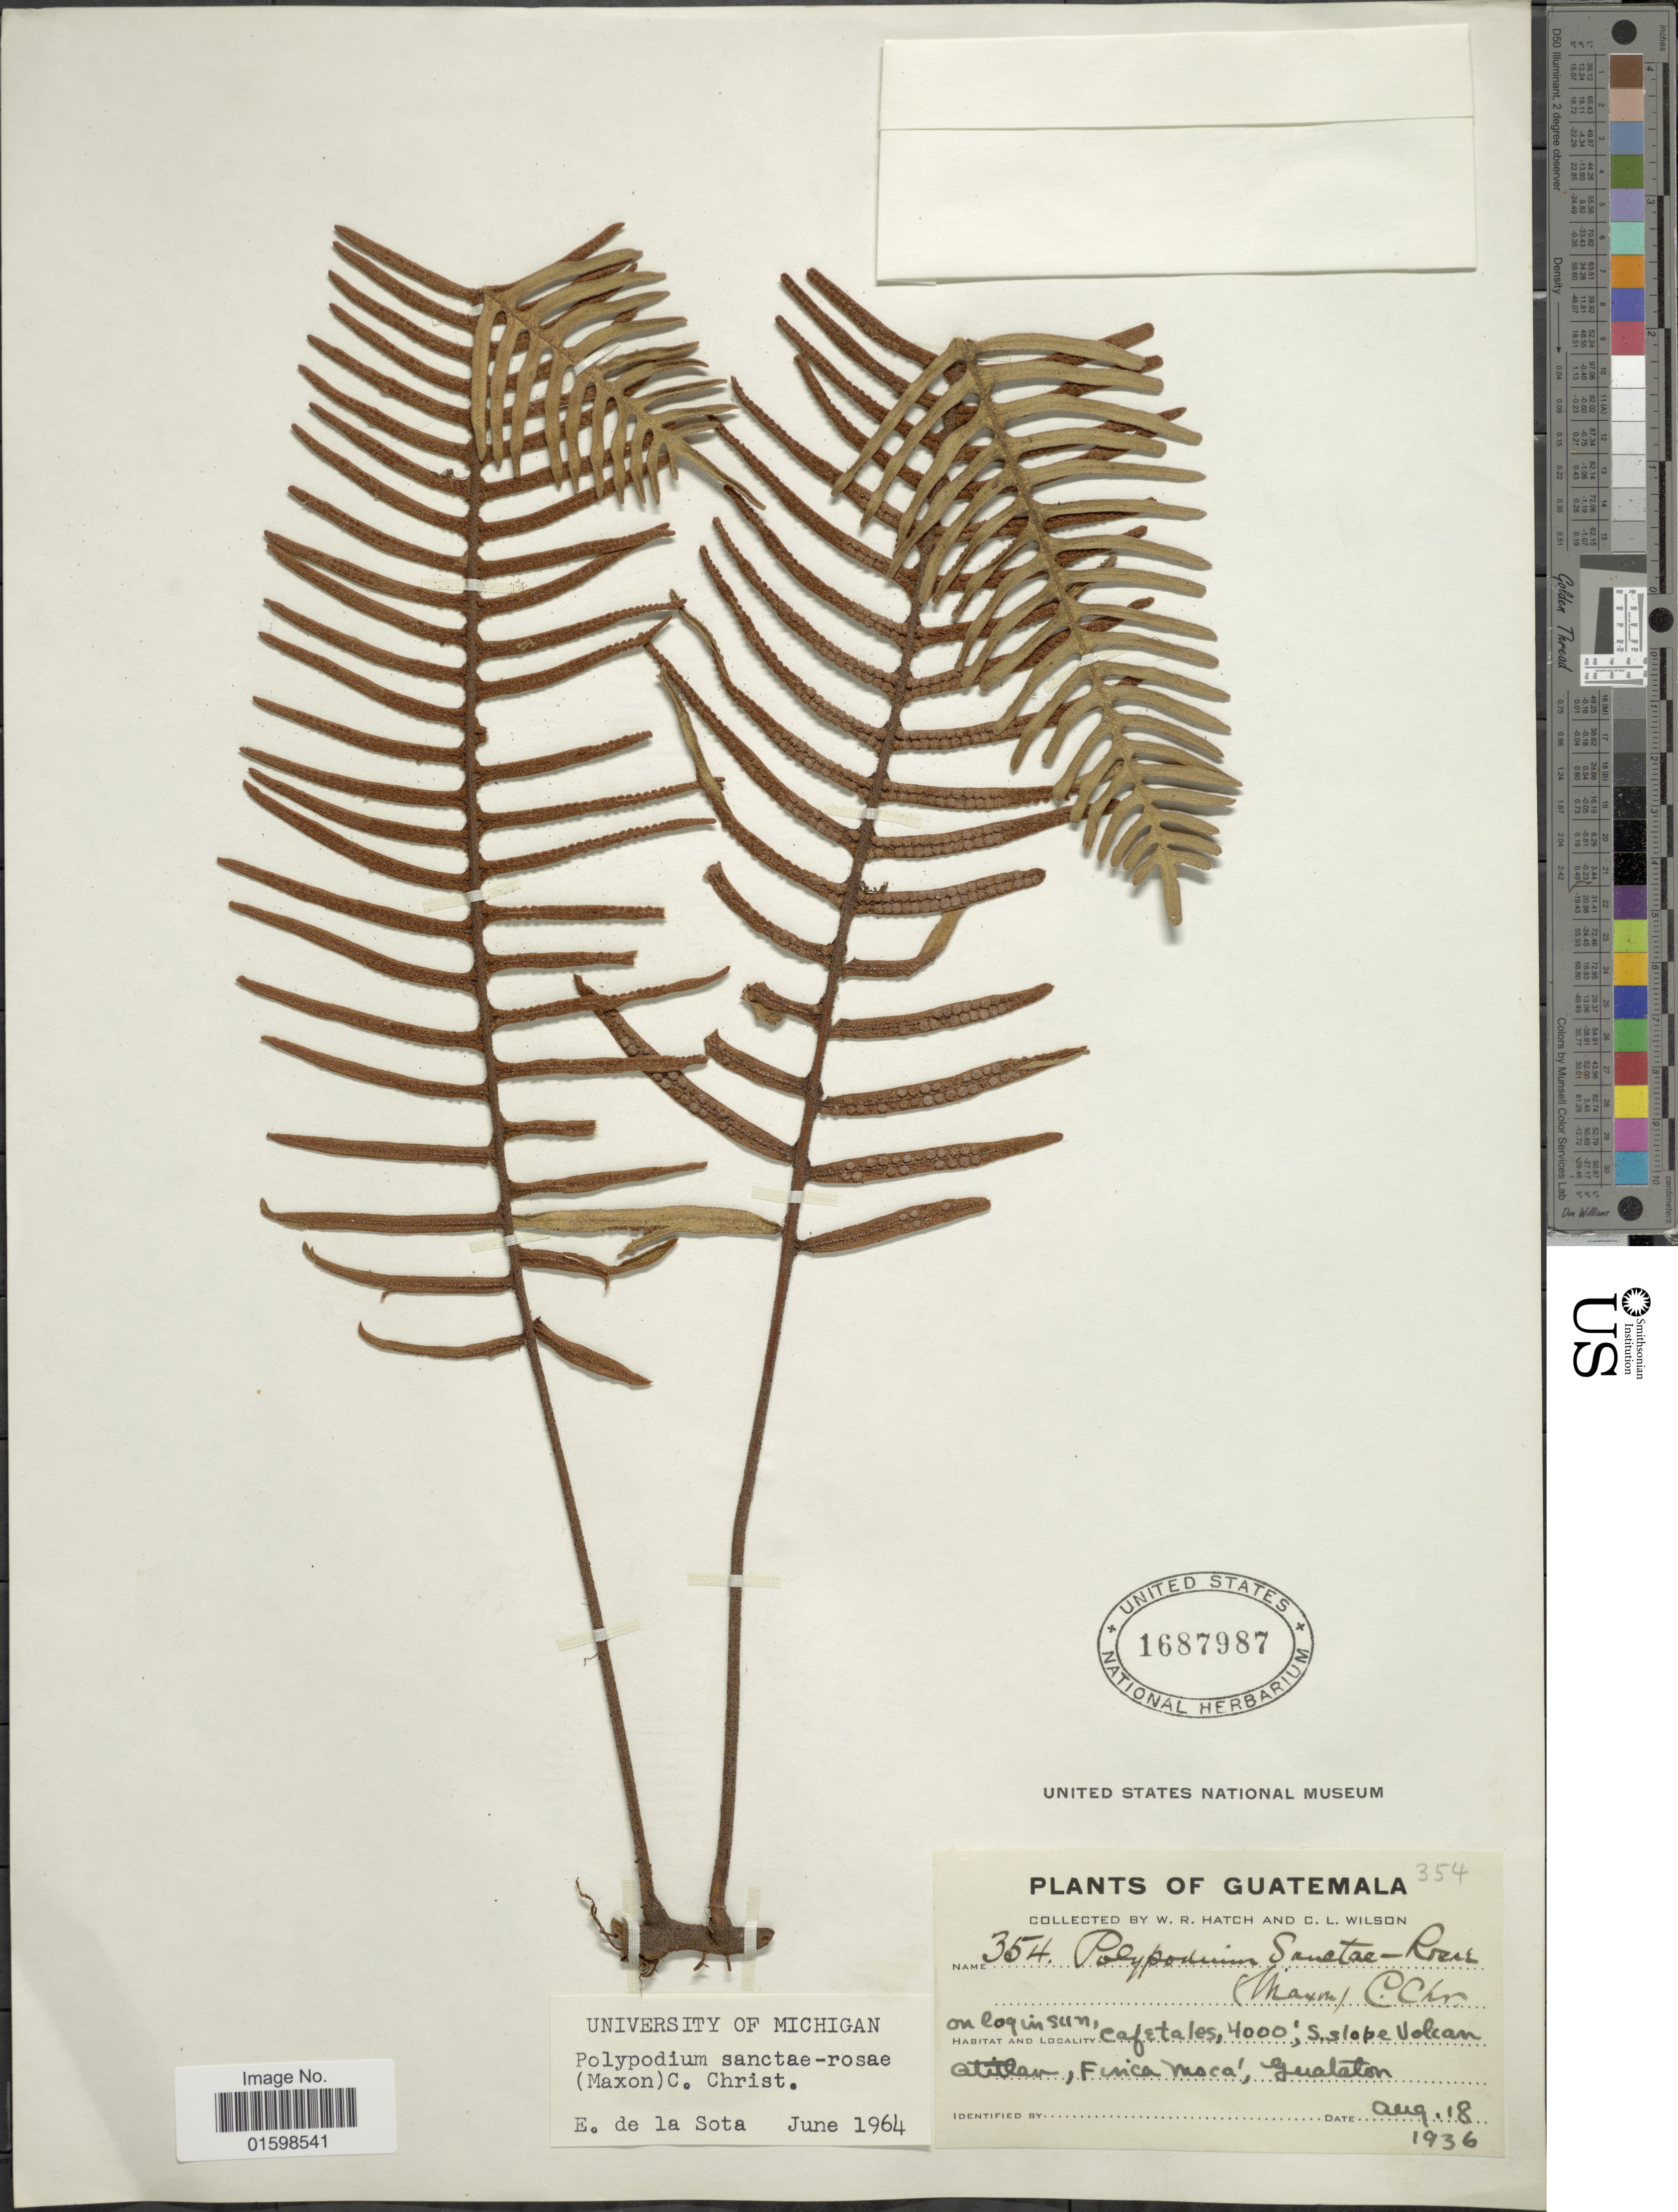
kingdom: Plantae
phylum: Tracheophyta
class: Polypodiopsida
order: Polypodiales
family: Polypodiaceae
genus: Pleopeltis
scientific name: Pleopeltis sanctae-rosae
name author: (Maxon) A.R. Sm. & Tejero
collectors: W. Hatch & C. L. Wilson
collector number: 354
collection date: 1936-08-18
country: Guatemala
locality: On log in sun, Cafetals, s. slope volcan atitlan, Finca Mocá, Gualaton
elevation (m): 1219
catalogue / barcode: US 1687987